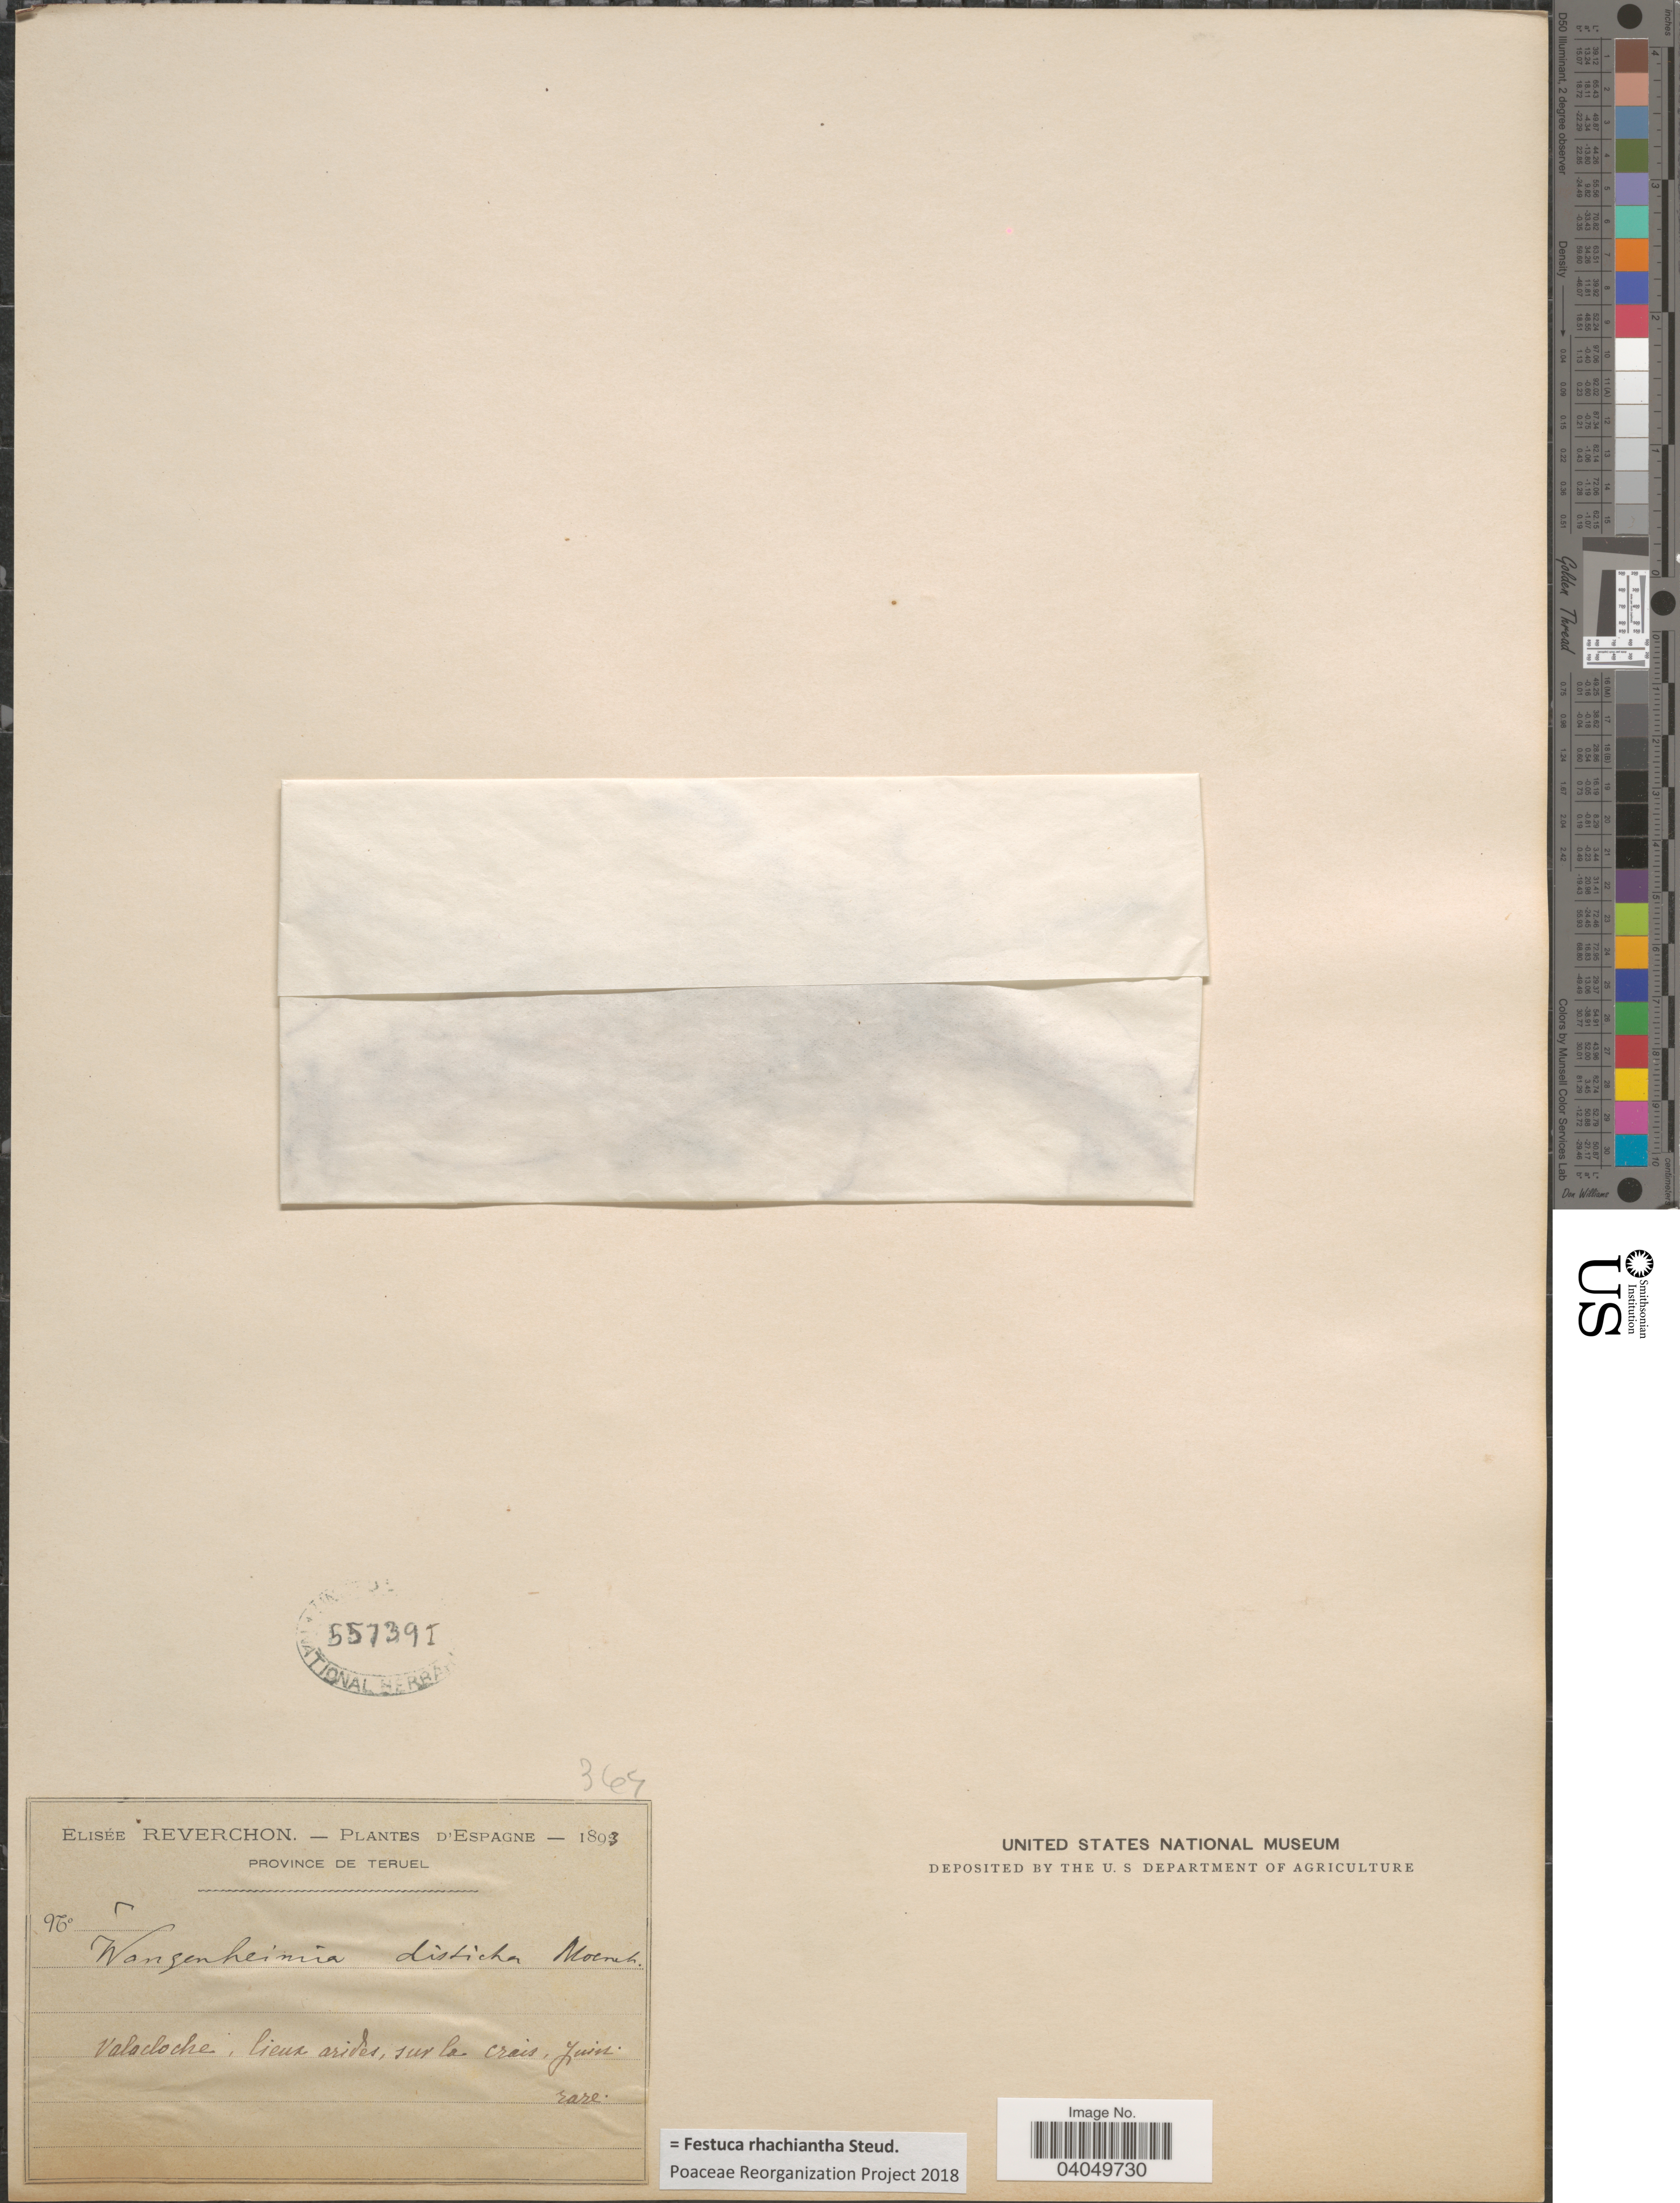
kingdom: Plantae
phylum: Tracheophyta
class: Liliopsida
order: Poales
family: Poaceae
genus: Festuca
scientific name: Festuca rhachiantha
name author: Steud.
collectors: E. Reverchon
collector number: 364?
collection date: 1893-06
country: Spain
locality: D'Espagne. Province de Teruel. Valacloche; lieux arides, sur le crais.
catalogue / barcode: US 557391